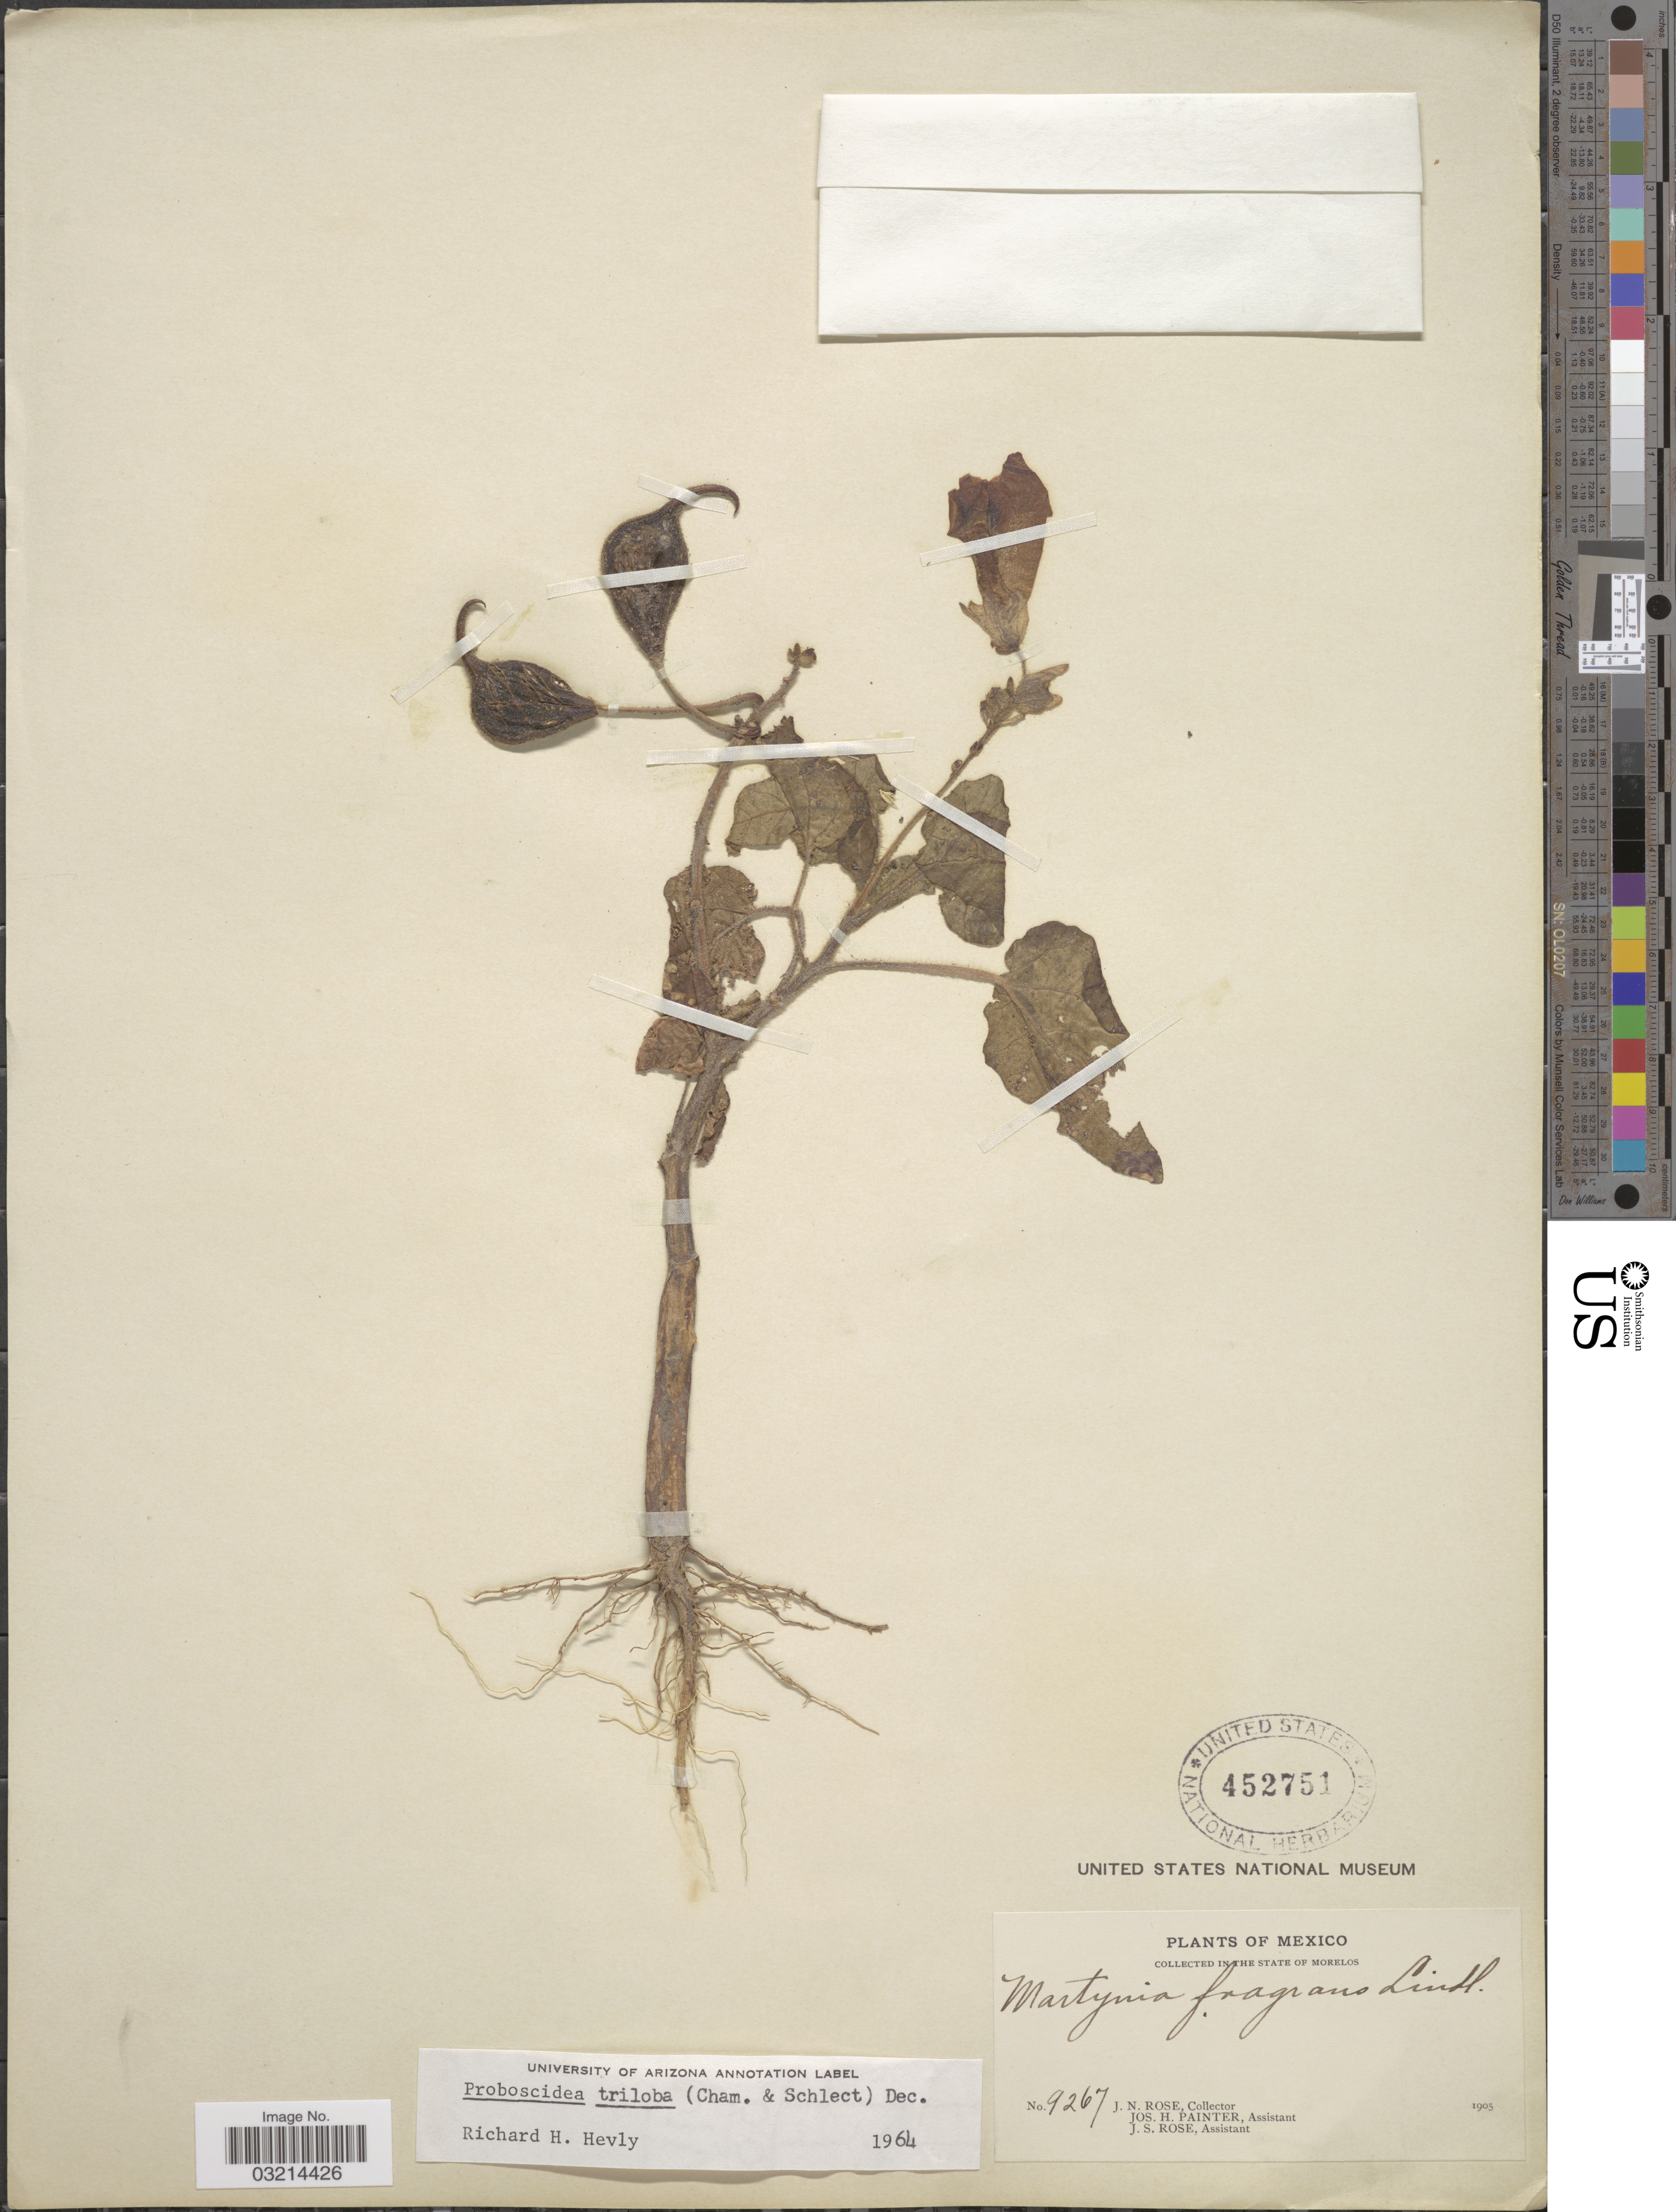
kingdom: Plantae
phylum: Tracheophyta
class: Magnoliopsida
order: Lamiales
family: Martyniaceae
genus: Proboscidea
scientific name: Proboscidea triloba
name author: (Schltdl. & Cham.) Decne.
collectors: J. N. Rose, J. H. Painter & J. S. Rose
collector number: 9267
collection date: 1905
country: Mexico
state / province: Morelos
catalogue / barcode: US 452751